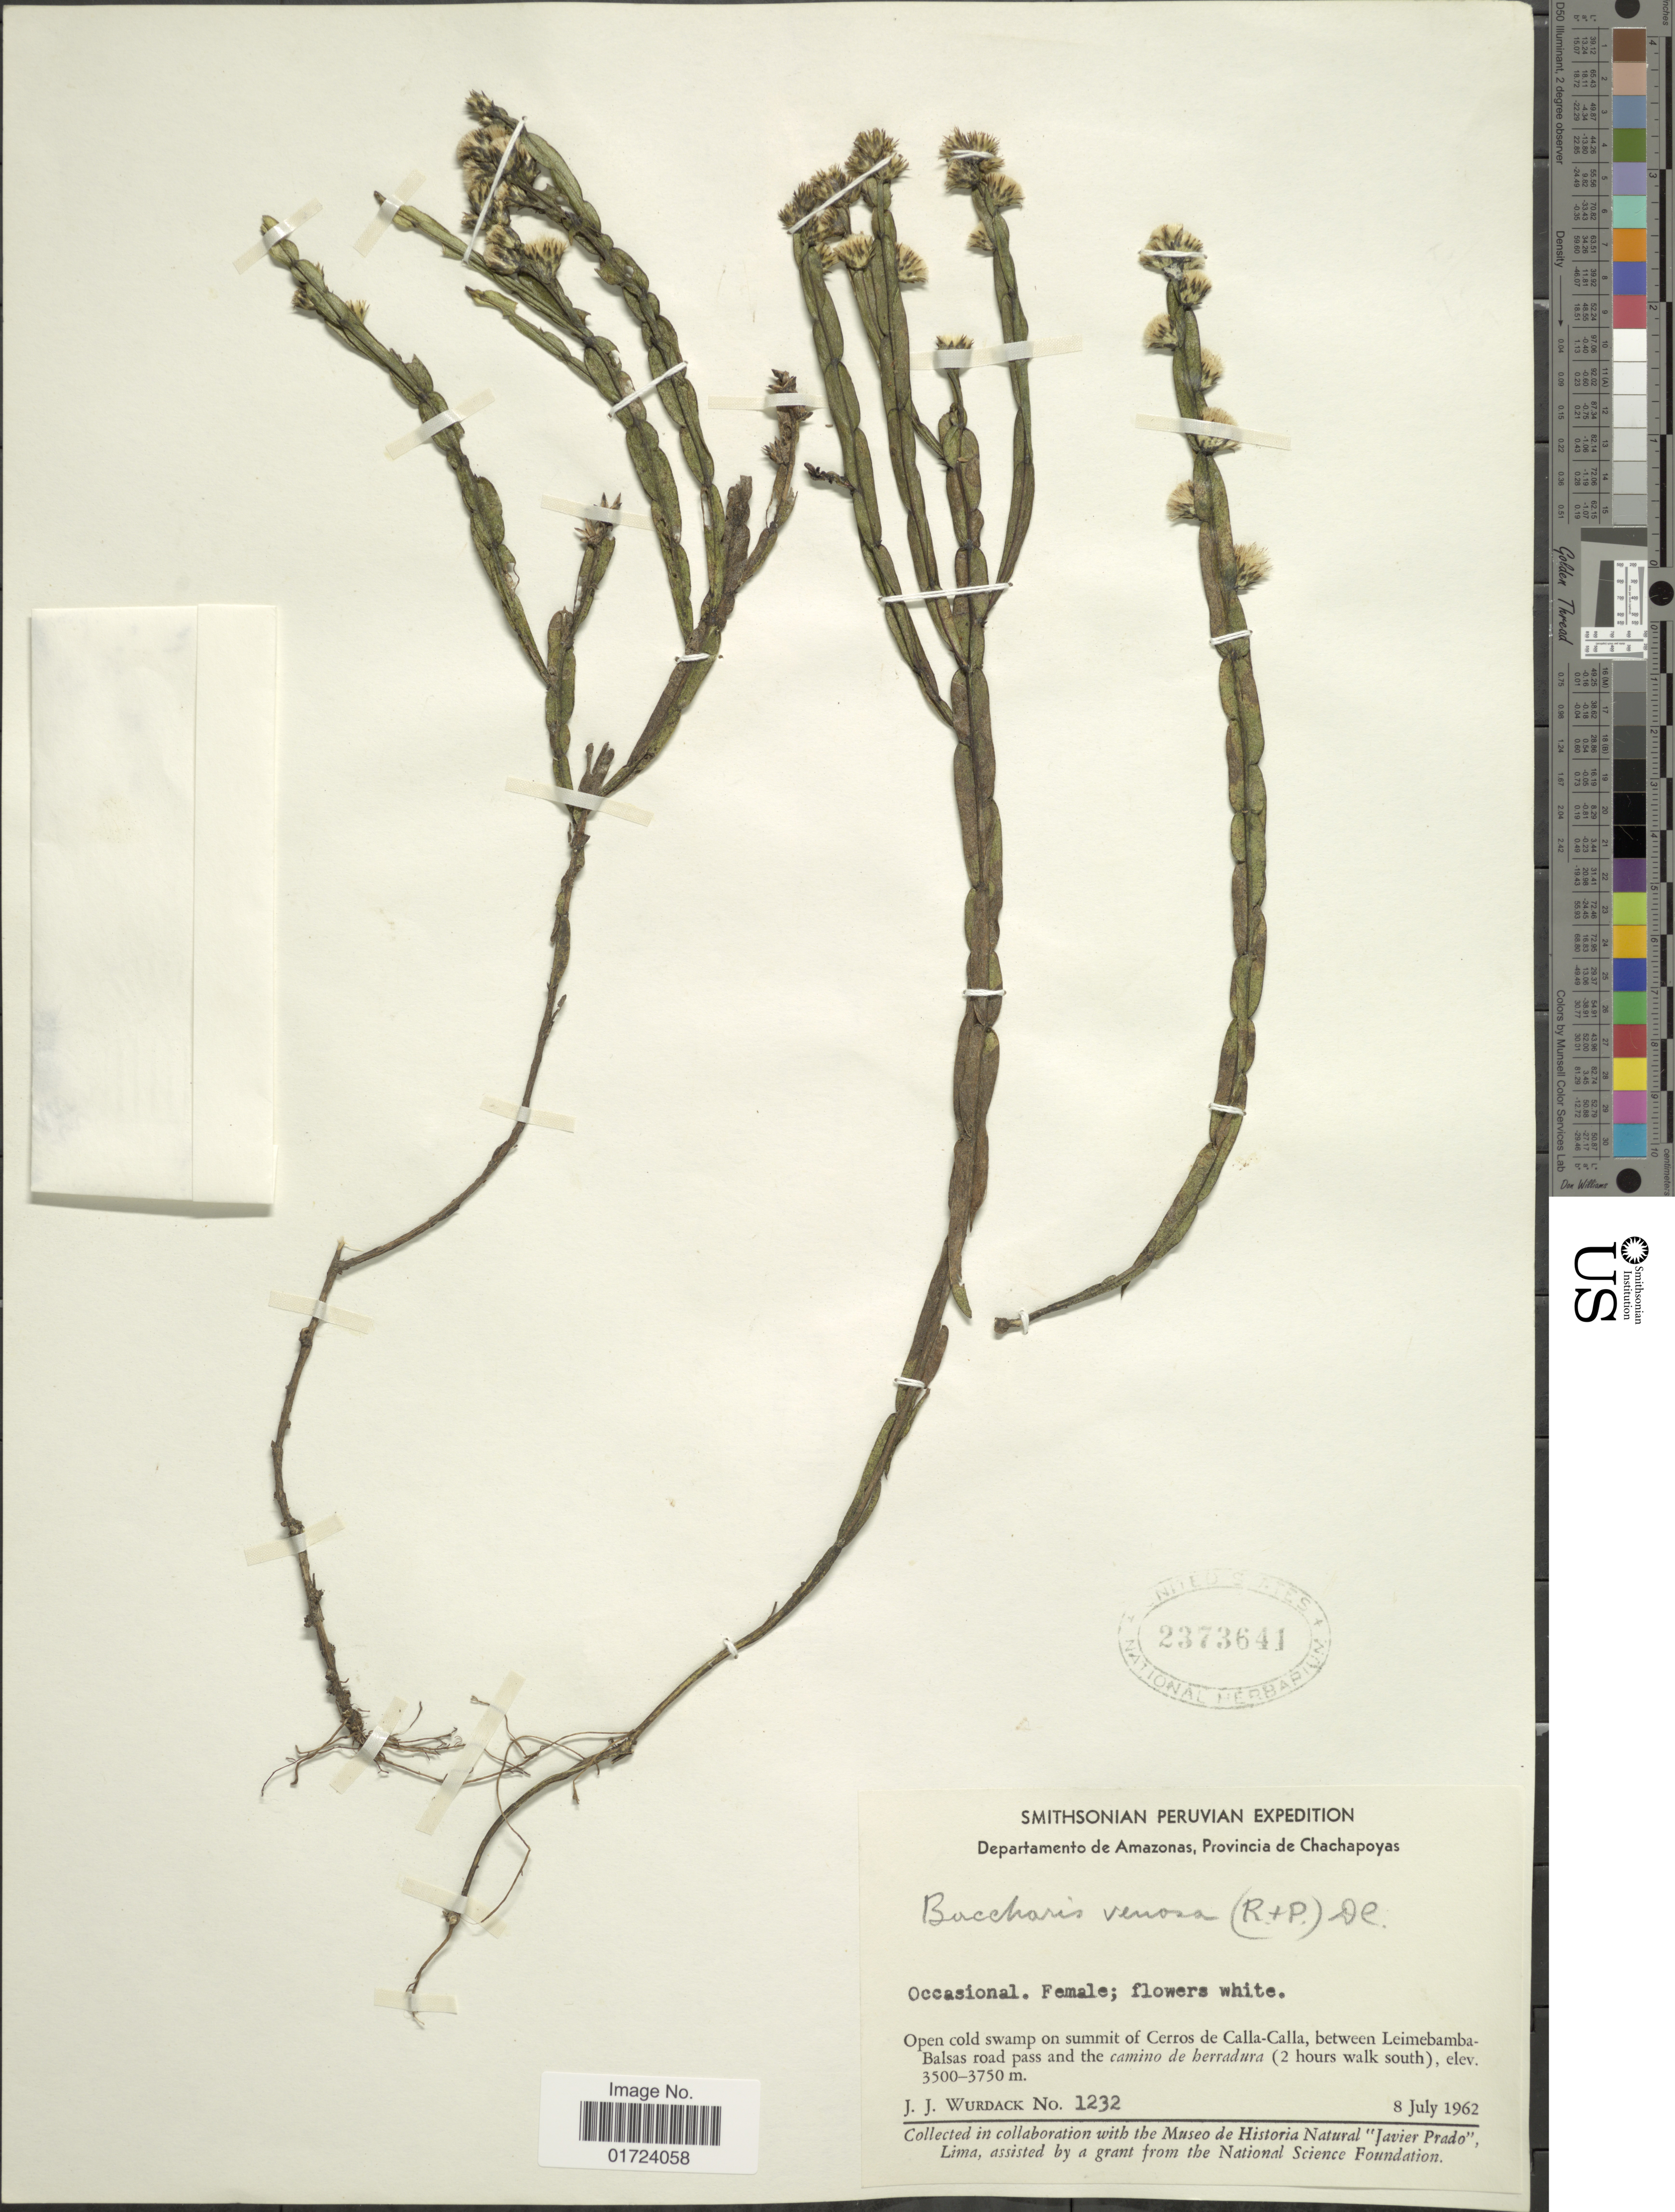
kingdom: Plantae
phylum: Tracheophyta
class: Magnoliopsida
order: Asterales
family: Asteraceae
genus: Baccharis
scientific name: Baccharis venosa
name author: (Ruiz & Pav.) Pers.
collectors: J. J. Wurdack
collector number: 1232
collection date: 1962-07-08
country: Peru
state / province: Amazonas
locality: Departamento de Amazonas, Provincia de Chachapoyas. Open cold swamp on summit of Cerros de Calla-Calla, between Leimebamba-Balsas road pass and the camino de berradura (2 hours walk south).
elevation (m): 3500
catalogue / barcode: US 2373641